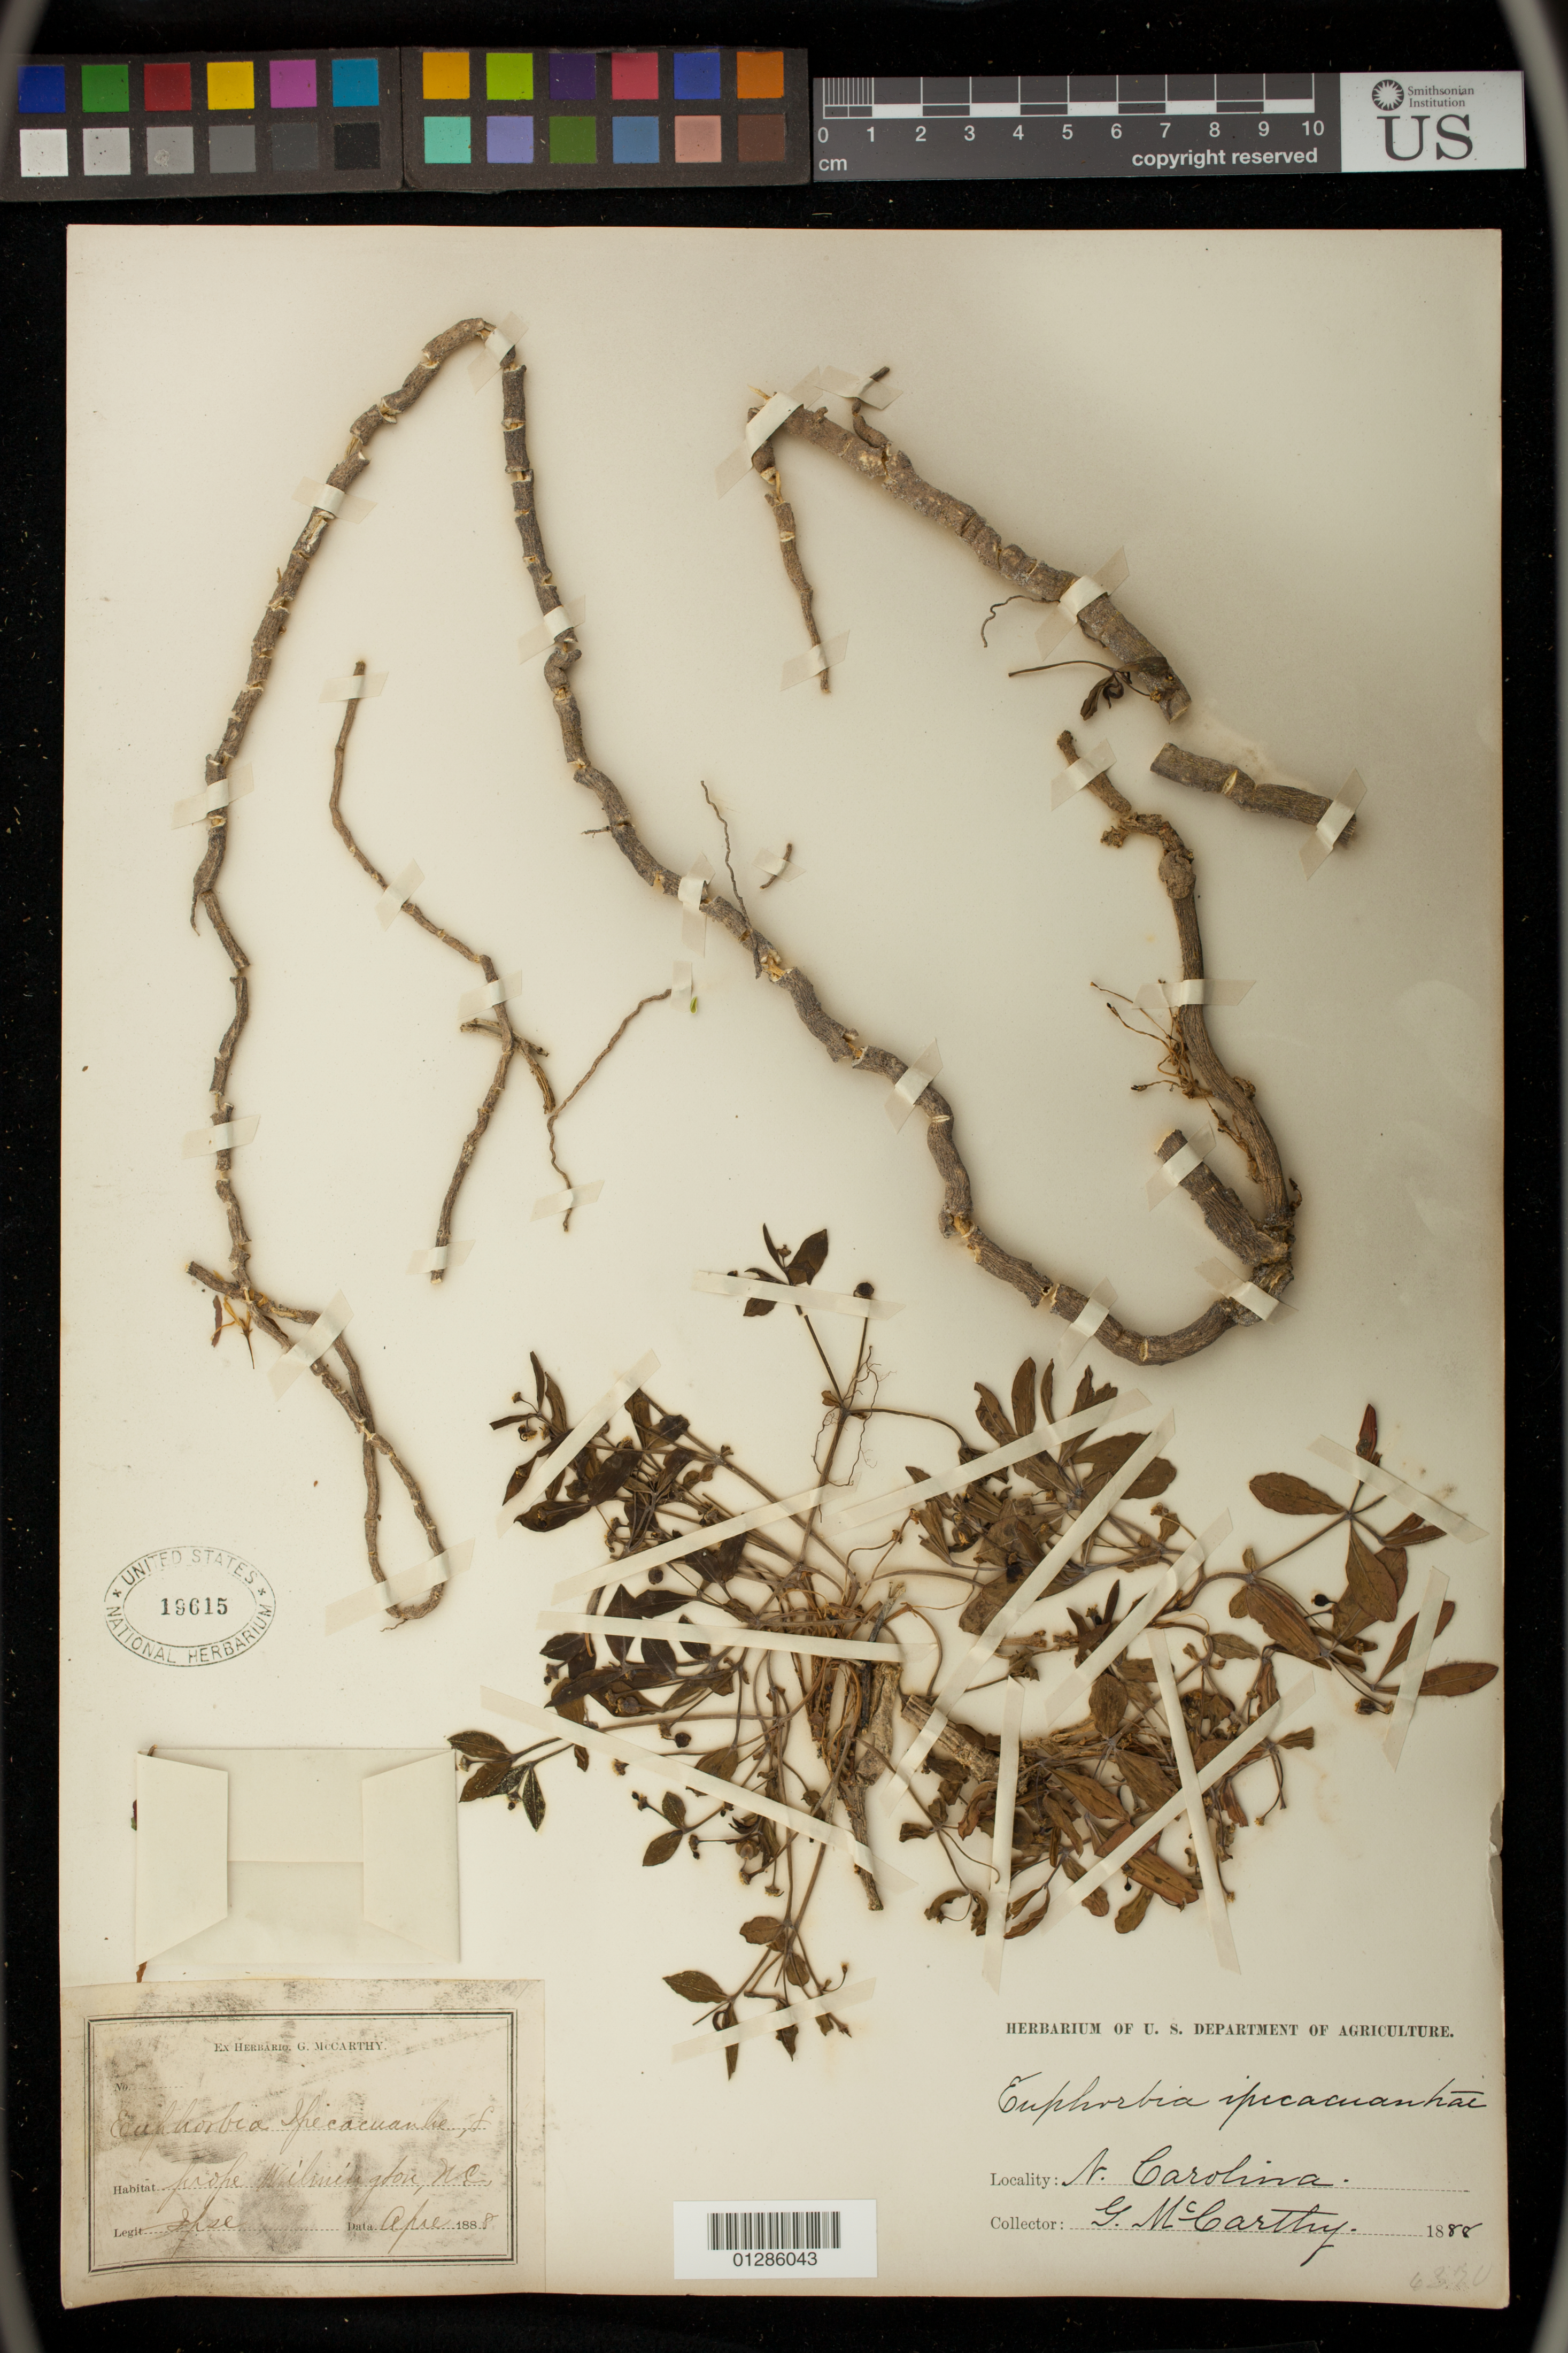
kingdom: Plantae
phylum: Tracheophyta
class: Magnoliopsida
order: Malpighiales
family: Euphorbiaceae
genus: Euphorbia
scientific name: Euphorbia ipecacuanhae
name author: L.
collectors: G. McCarthy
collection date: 1888-04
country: United States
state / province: North Carolina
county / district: New Hanover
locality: Prope Wilmington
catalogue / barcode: US 19615